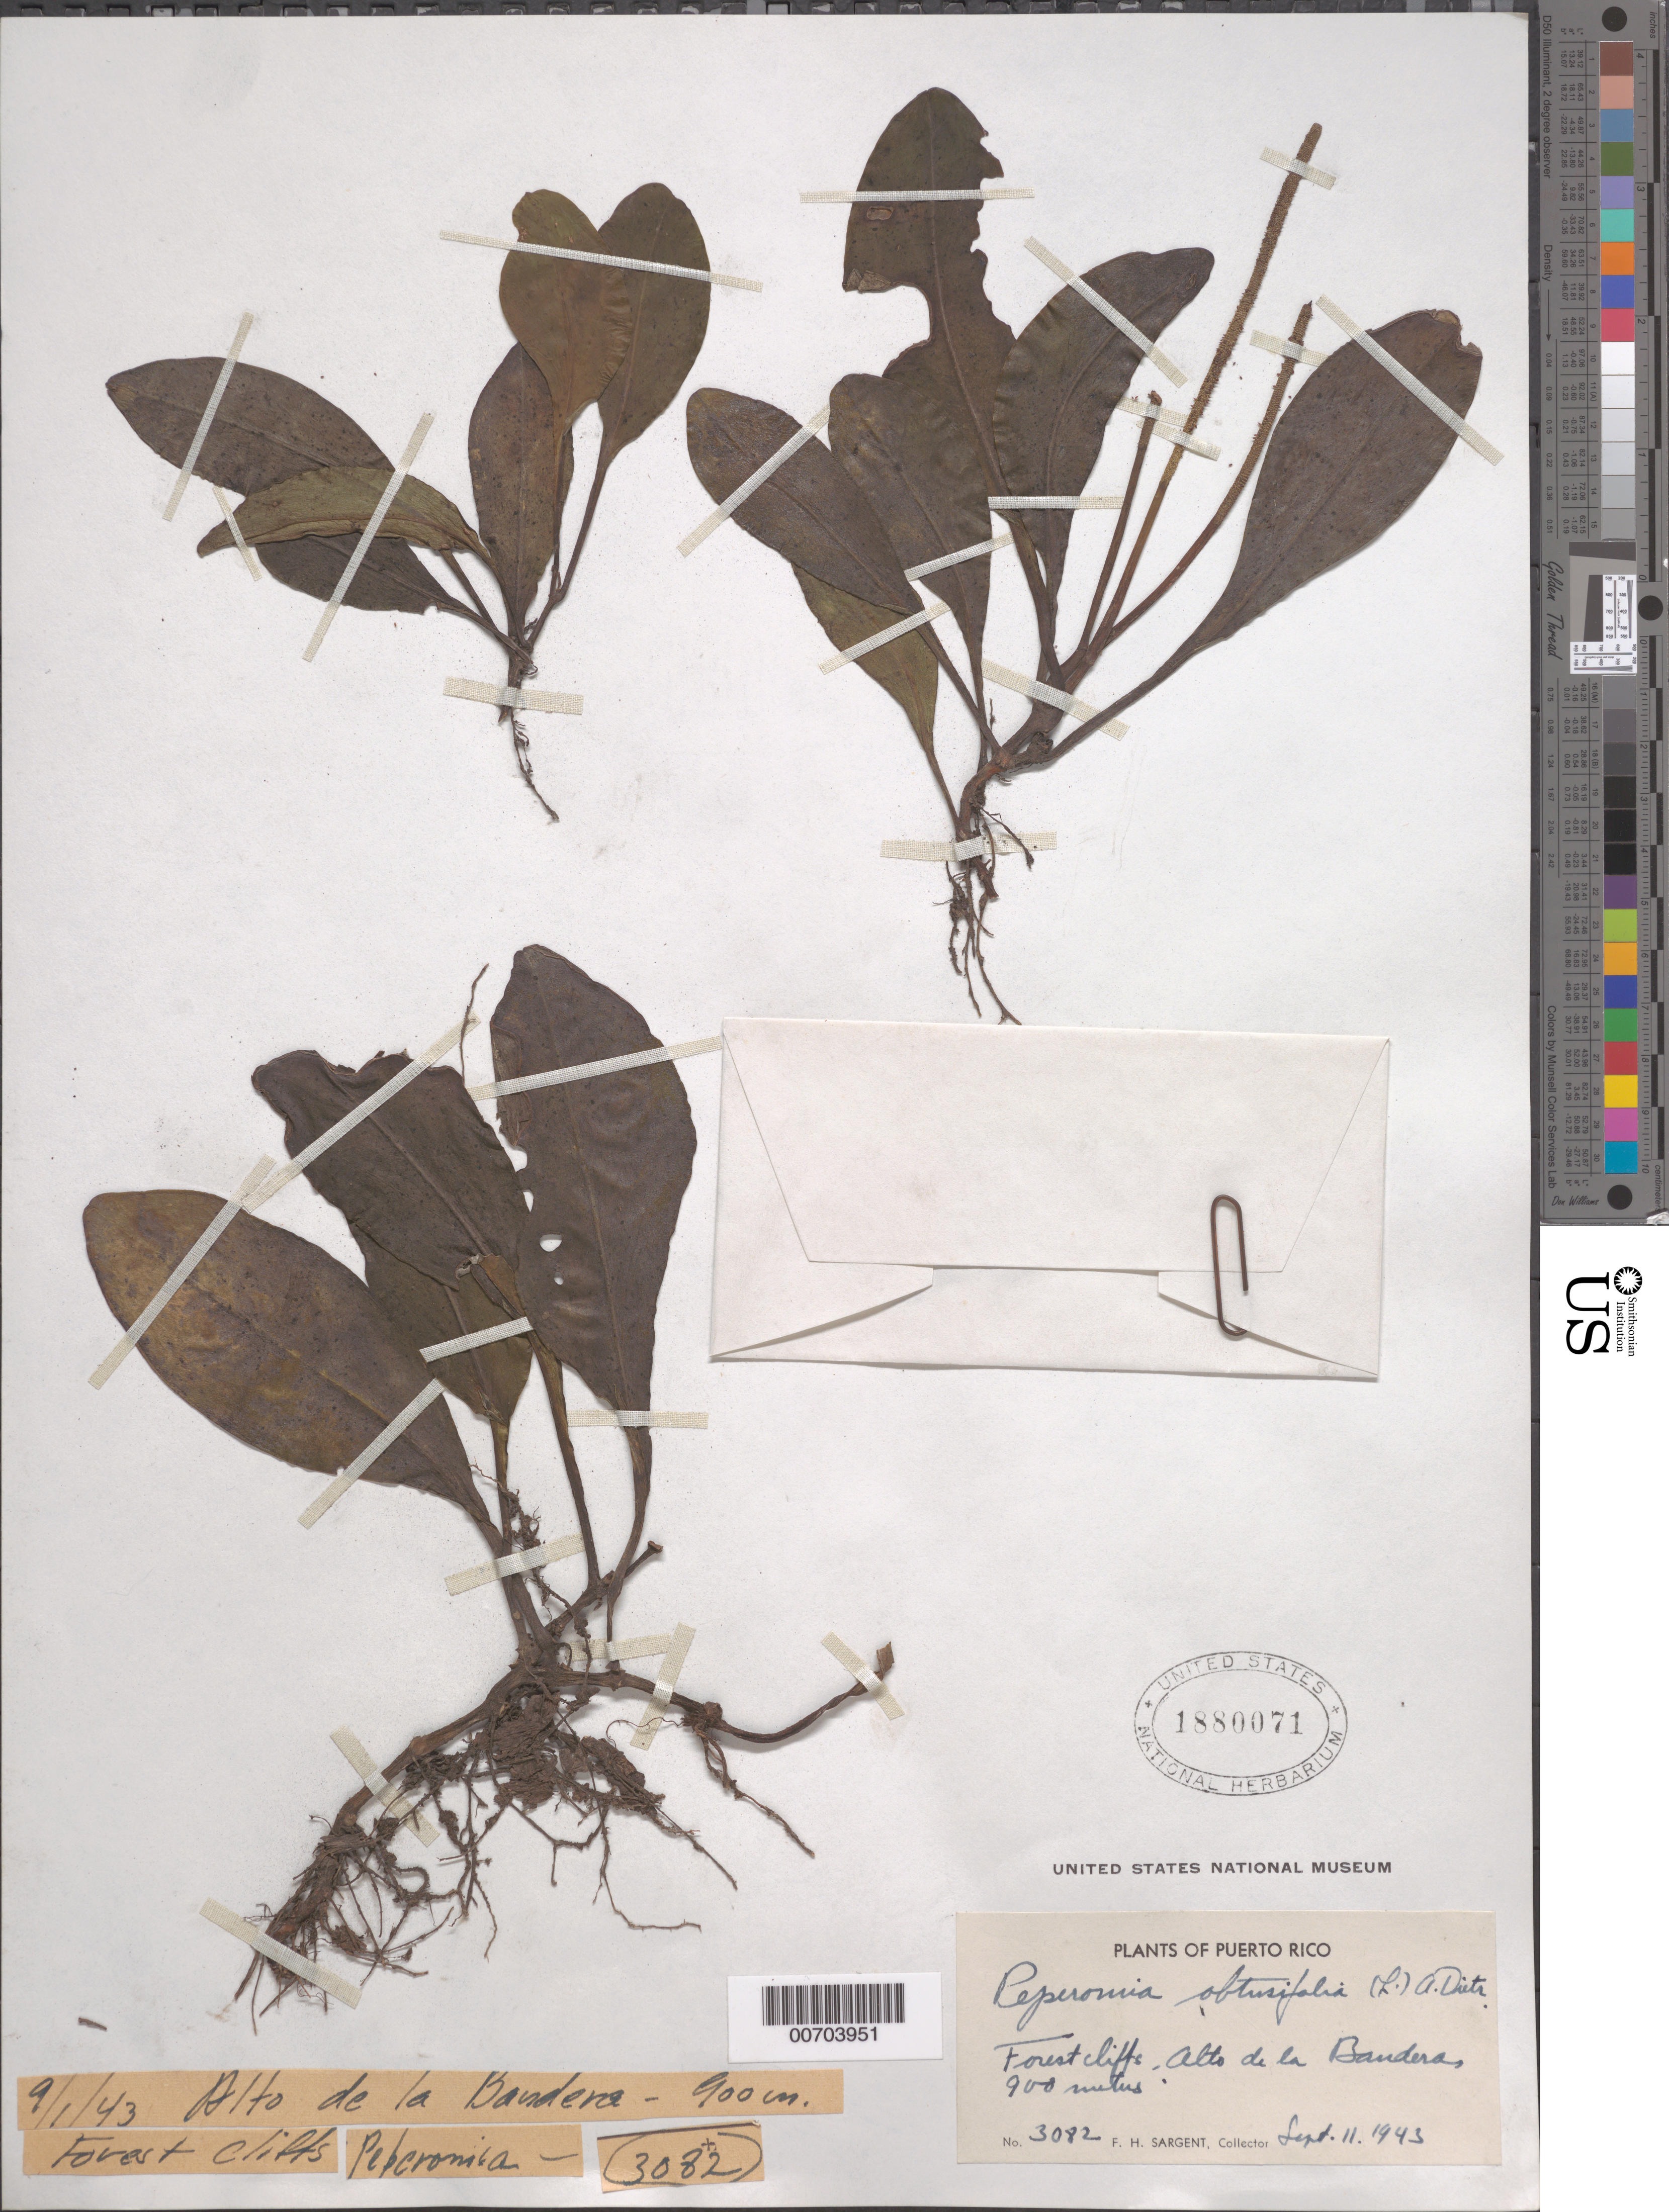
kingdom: Plantae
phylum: Tracheophyta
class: Magnoliopsida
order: Piperales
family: Piperaceae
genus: Peperomia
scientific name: Peperomia obtusifolia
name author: (L.) A. Dietr.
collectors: F. H. Sargent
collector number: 3082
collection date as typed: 11 Sep 1943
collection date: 1943-09-11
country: Puerto Rico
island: Greater Antilles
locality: Alto de la Bandera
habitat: Forest cliffs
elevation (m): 900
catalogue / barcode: US 1880071